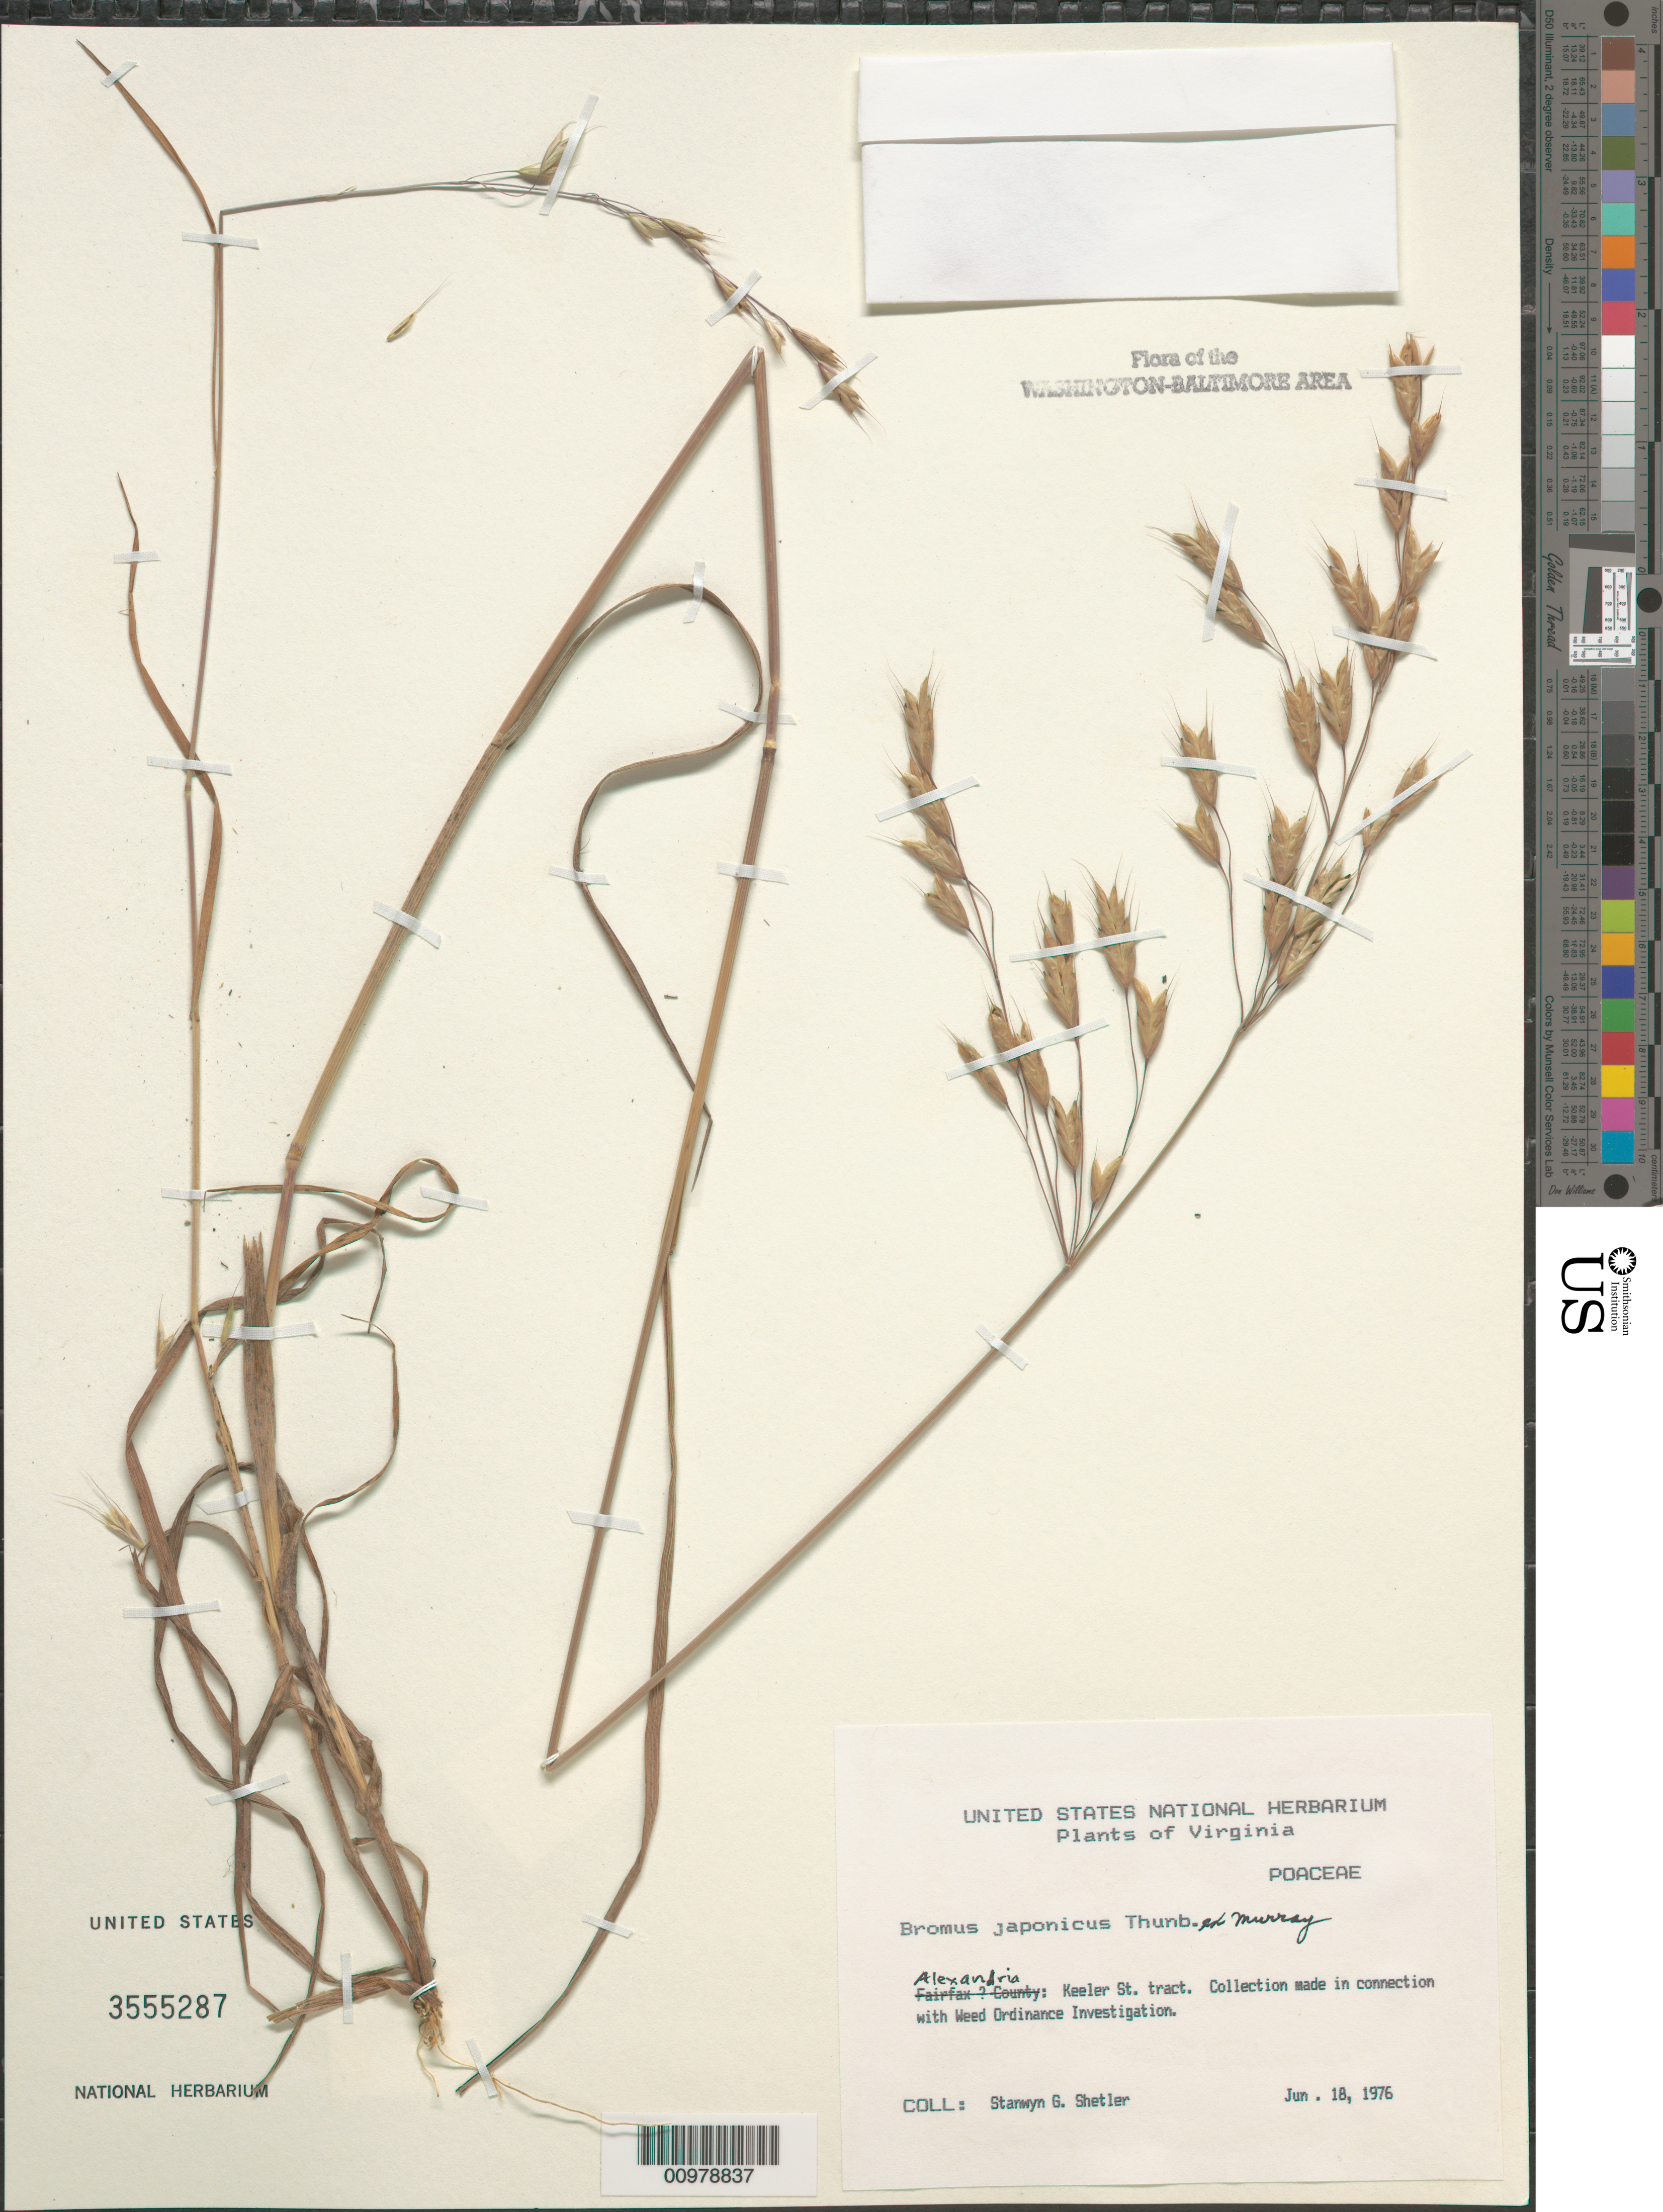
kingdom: Plantae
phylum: Tracheophyta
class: Liliopsida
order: Poales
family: Poaceae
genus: Bromus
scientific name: Bromus japonicus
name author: Houtt.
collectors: S. Shetler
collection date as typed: Jun. 18, 1976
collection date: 1976-06-18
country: United States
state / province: Virginia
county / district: City of Alexandria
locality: Keeler St. tract.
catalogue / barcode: US 3555287